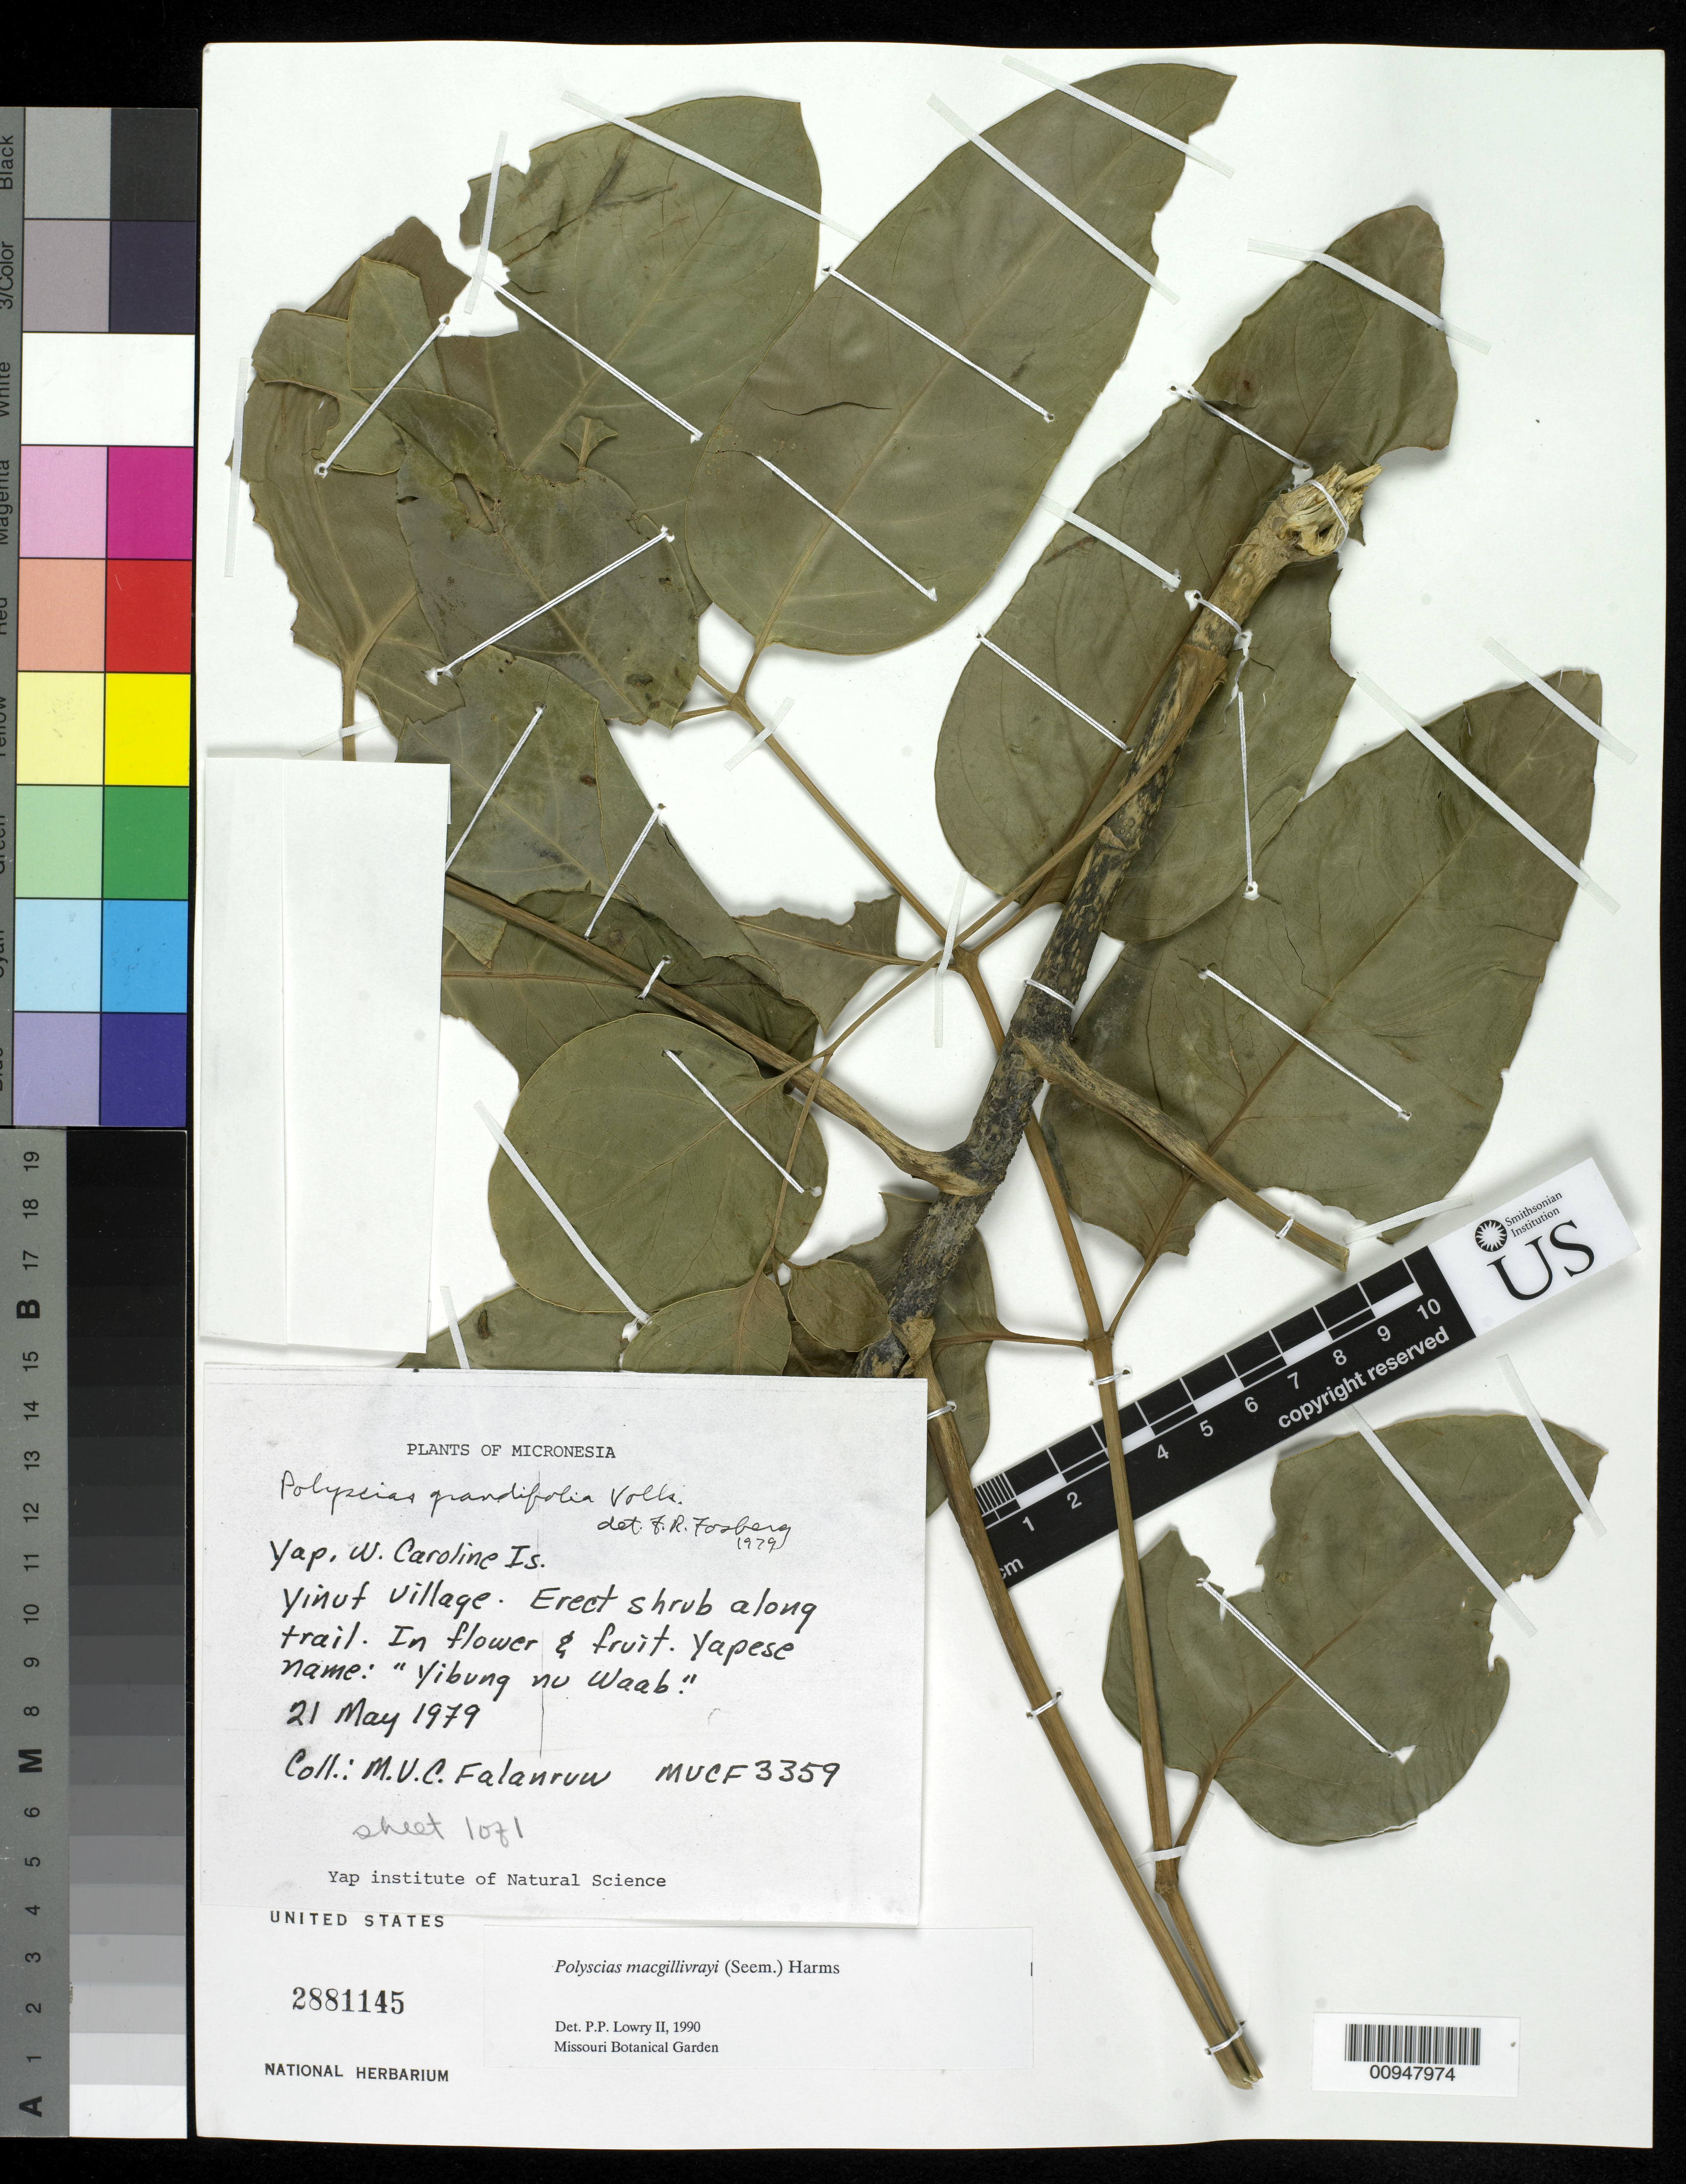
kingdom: Plantae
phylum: Tracheophyta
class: Magnoliopsida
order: Apiales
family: Araliaceae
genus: Polyscias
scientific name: Polyscias macgillivrayi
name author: Harms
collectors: M. V. Falanruw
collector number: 3359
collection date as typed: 21 May 1979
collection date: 1979-05-21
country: Micronesia, Federated States of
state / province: Yap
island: Yap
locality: Yinuf Village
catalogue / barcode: US 2881145